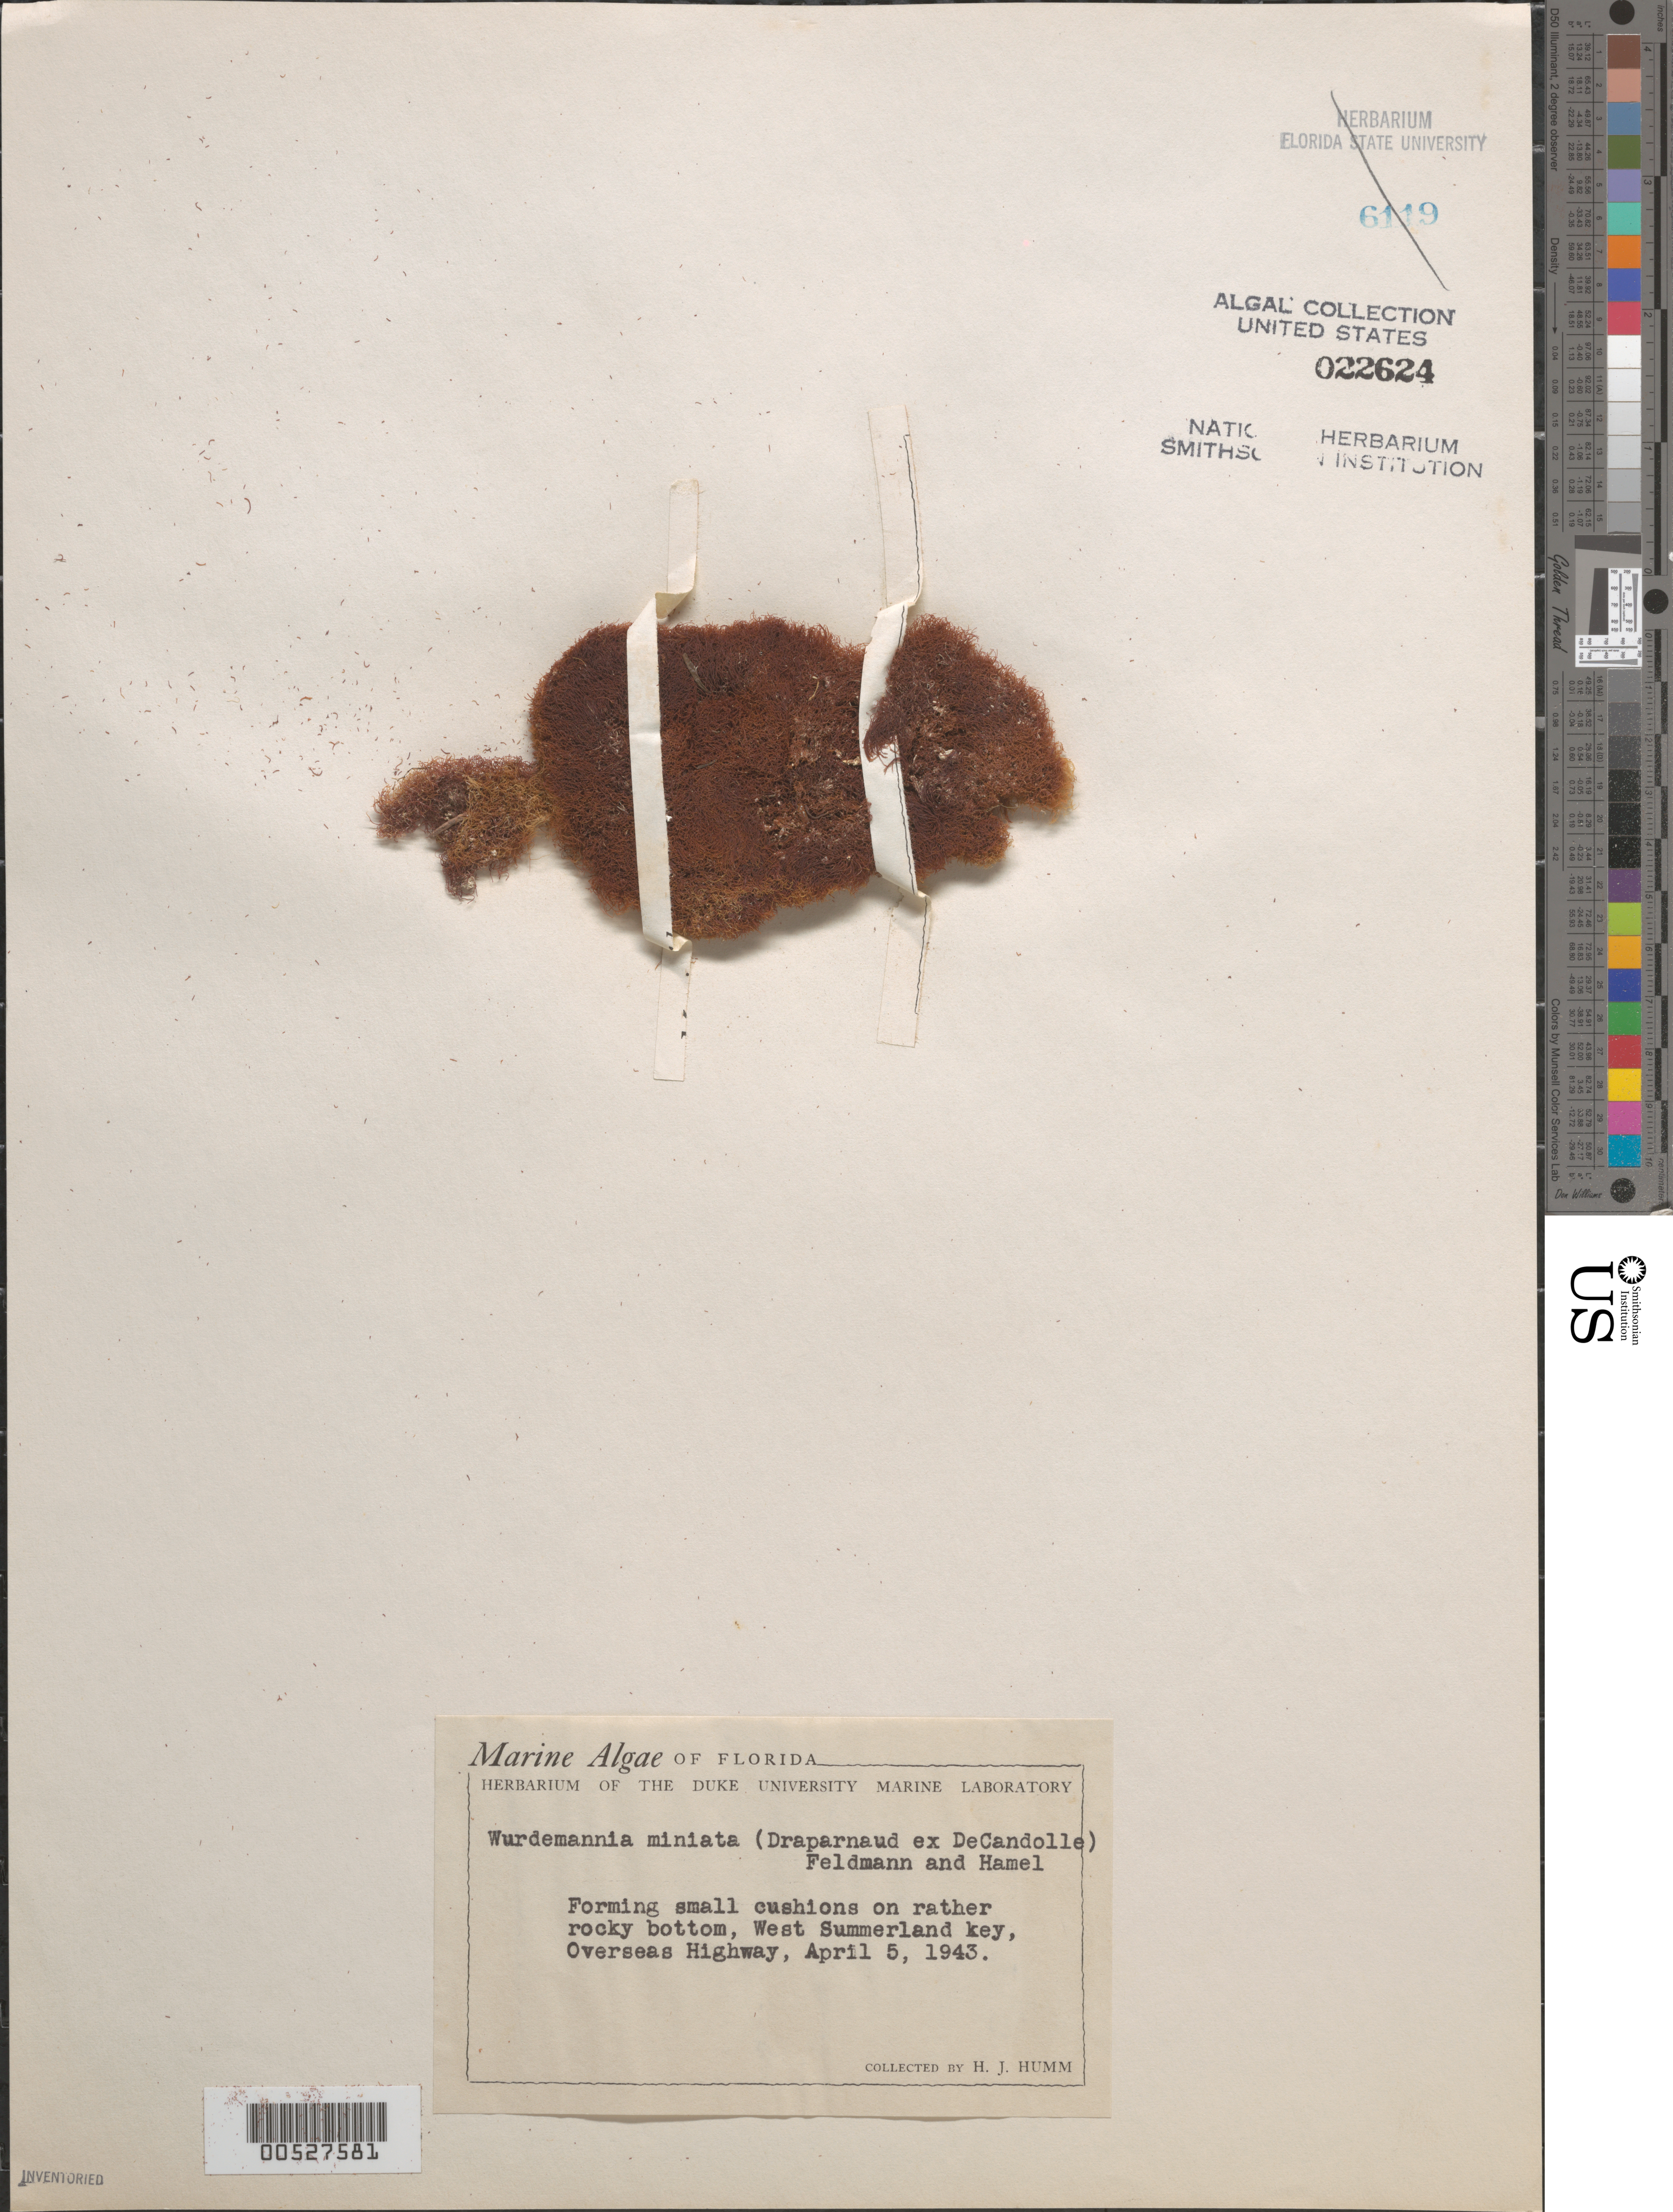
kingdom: Plantae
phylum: Rhodophyta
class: Florideophyceae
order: Gigartinales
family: Solieriaceae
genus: Wurdemannia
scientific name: Wurdemannia miniata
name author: (Spreng.) Feldmann & G. Hamel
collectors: H. J. Humm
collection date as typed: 05 Apr 1943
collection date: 1943-04-05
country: United States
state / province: Florida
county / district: Monroe County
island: West Summerland Key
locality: Overseas Highway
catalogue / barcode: US 22624